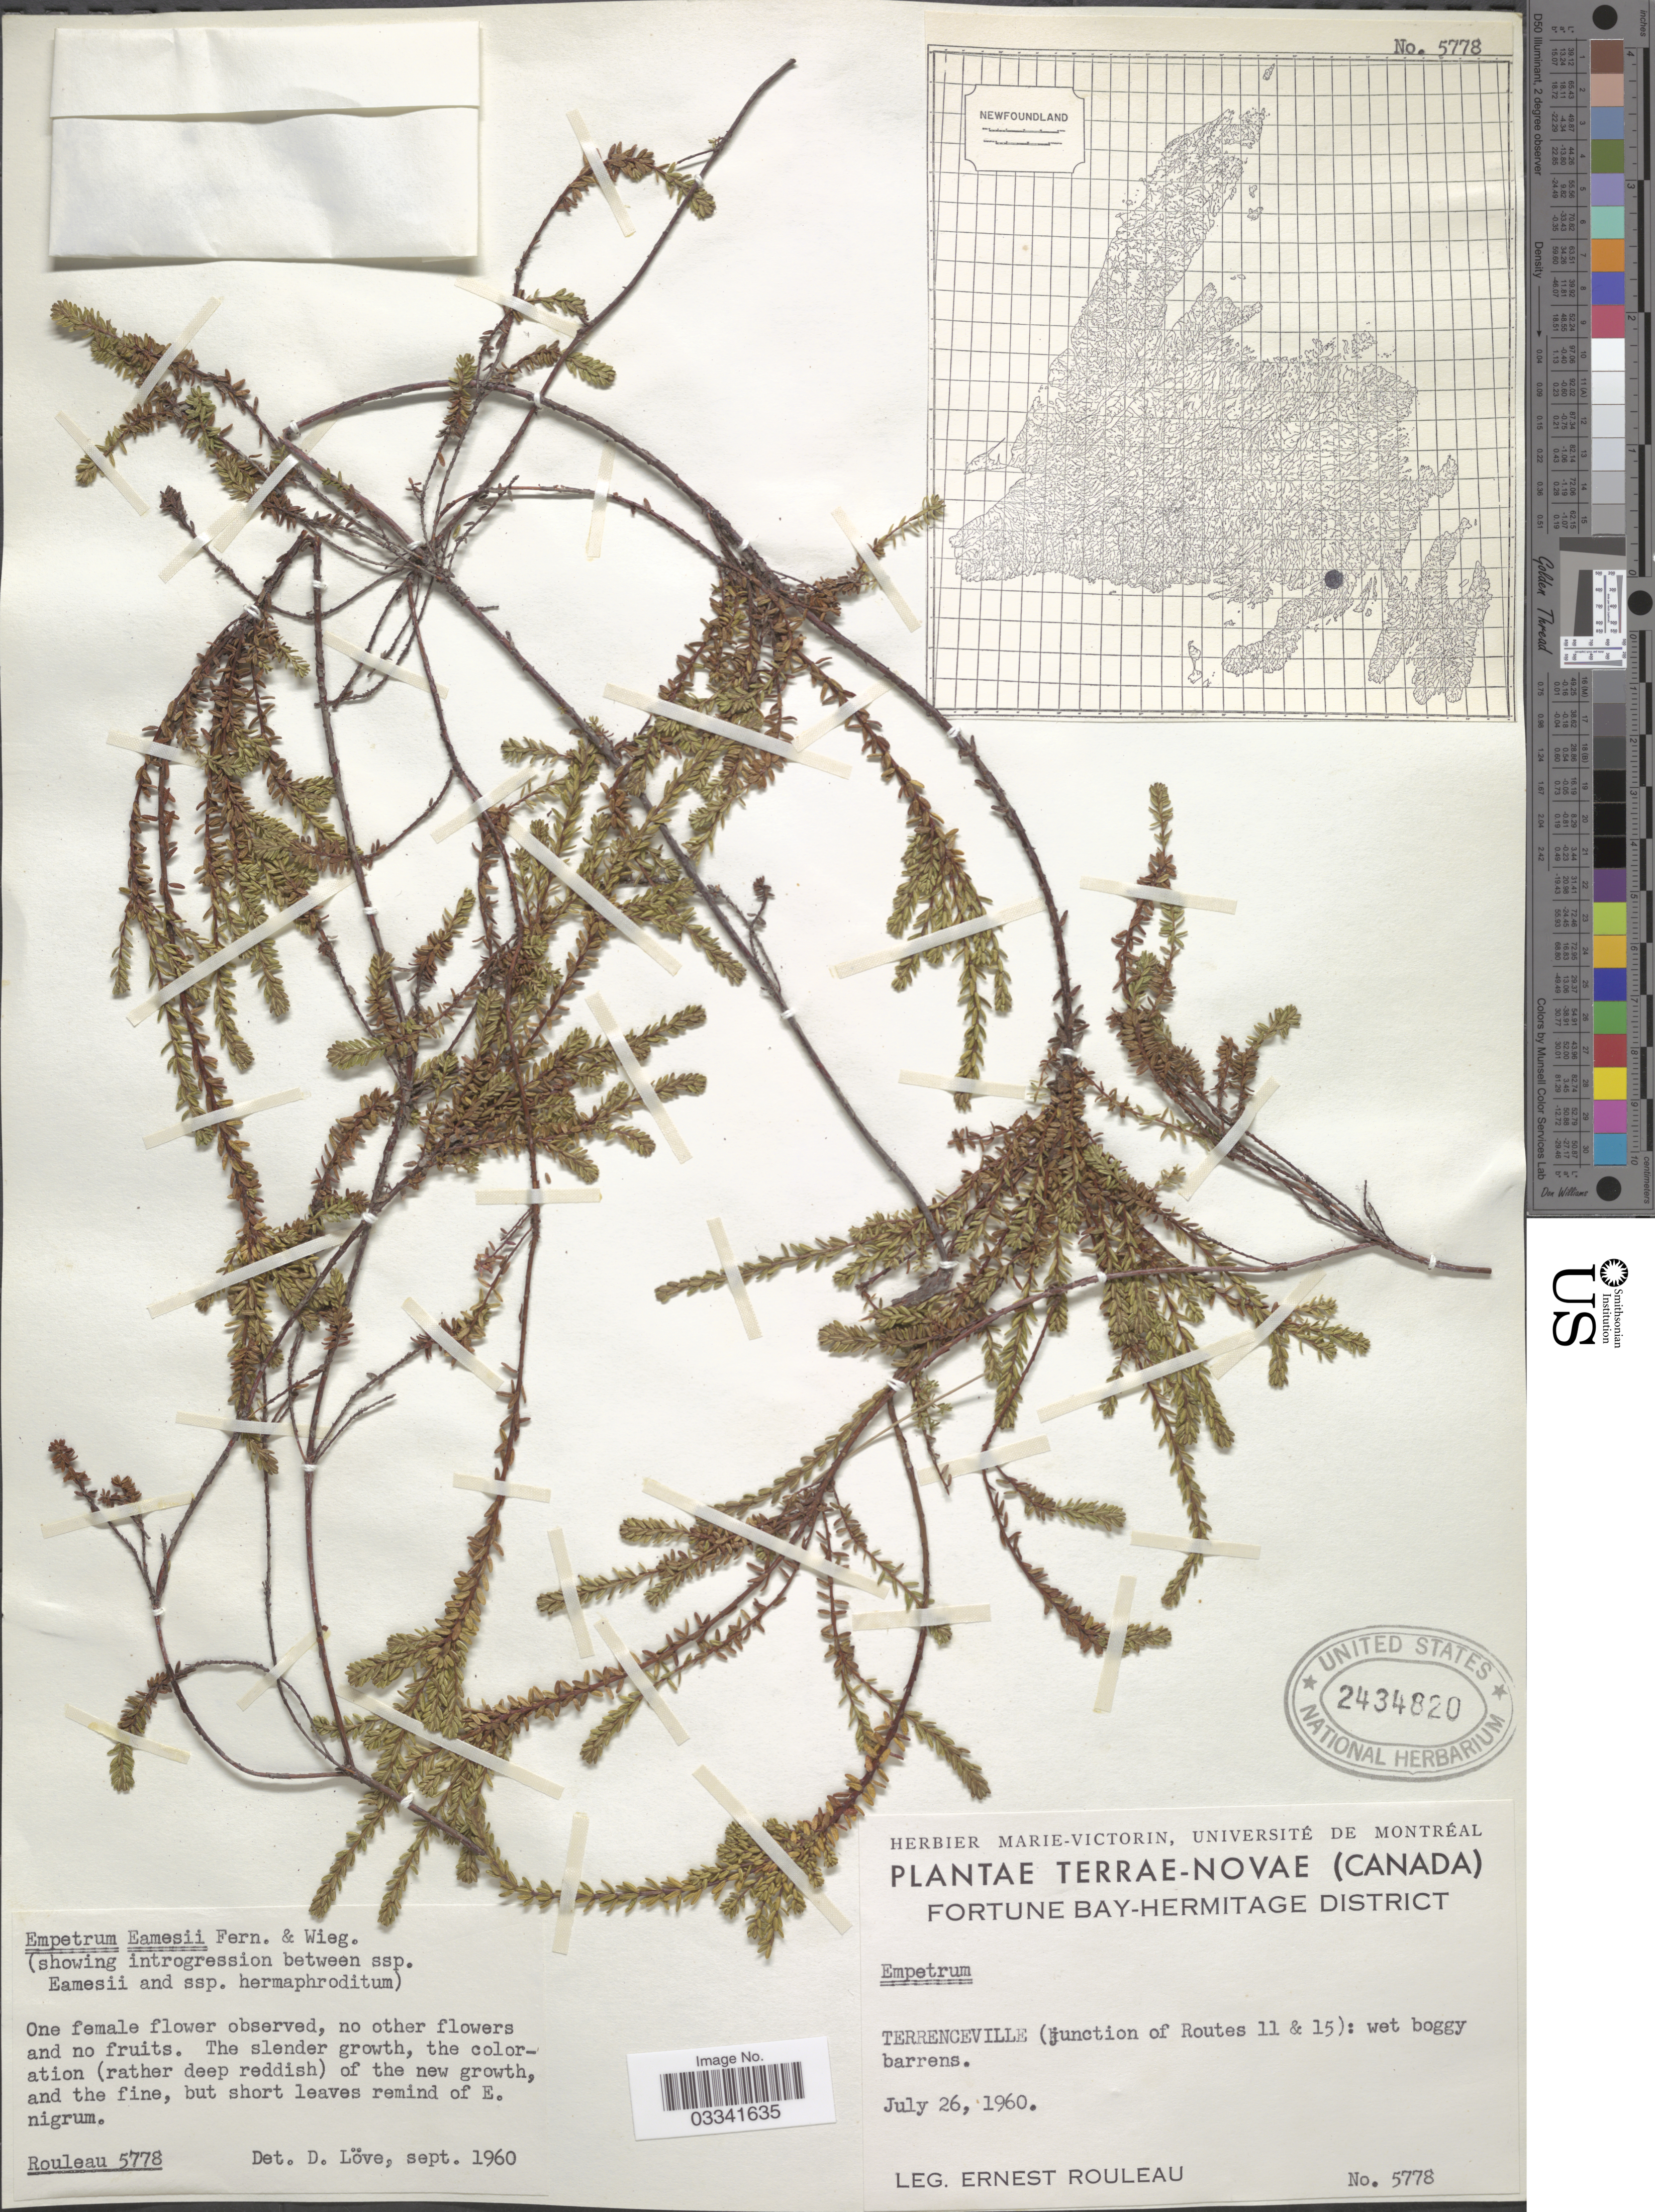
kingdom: Plantae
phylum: Tracheophyta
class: Magnoliopsida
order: Ericales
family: Ericaceae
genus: Empetrum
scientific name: Empetrum eamesii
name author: Fernald & Wiegand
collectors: J. Rouleau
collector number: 5778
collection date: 1960-07-26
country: Canada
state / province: Newfoundland and Labrador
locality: Terrae - Novae. Fortune Bay-Hermitage District. Terrenceville (junction of Routes 11 & 15).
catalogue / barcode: US 2434820